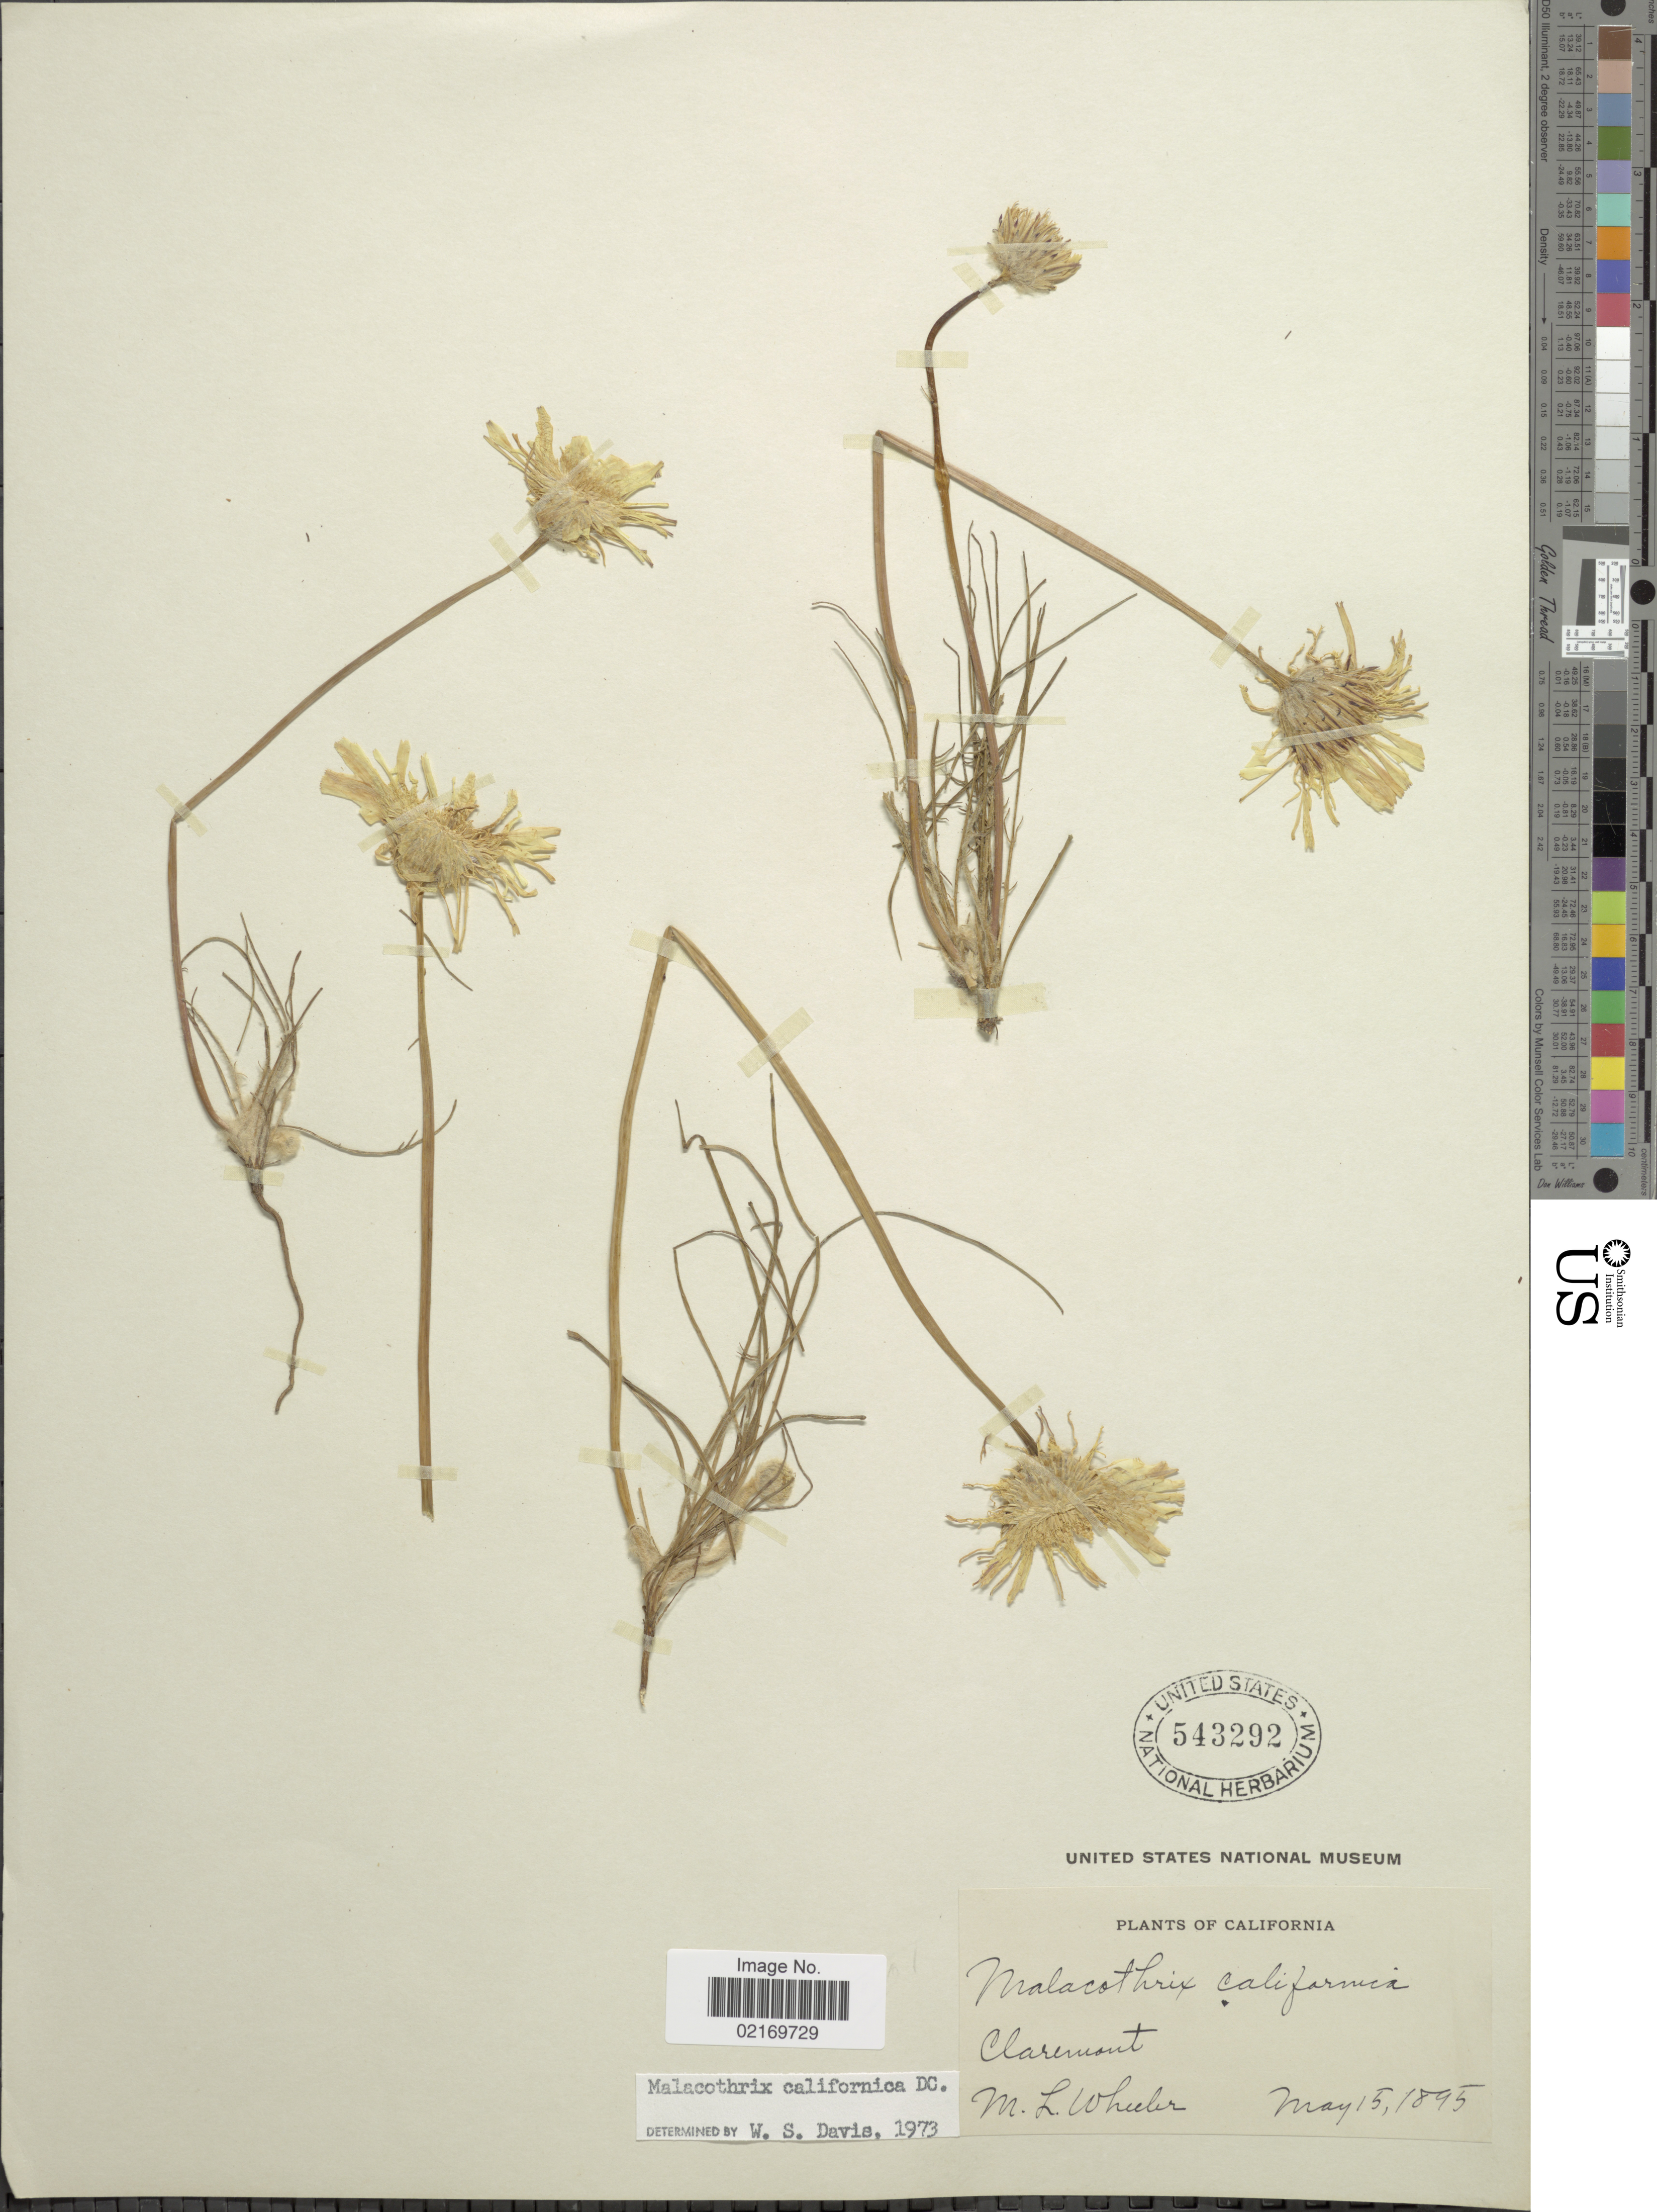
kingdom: Plantae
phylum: Tracheophyta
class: Magnoliopsida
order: Asterales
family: Asteraceae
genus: Malacothrix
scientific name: Malacothrix californica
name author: DC.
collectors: M. Wheeler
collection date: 1895-05-15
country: United States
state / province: California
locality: Claremont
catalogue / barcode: US 543292